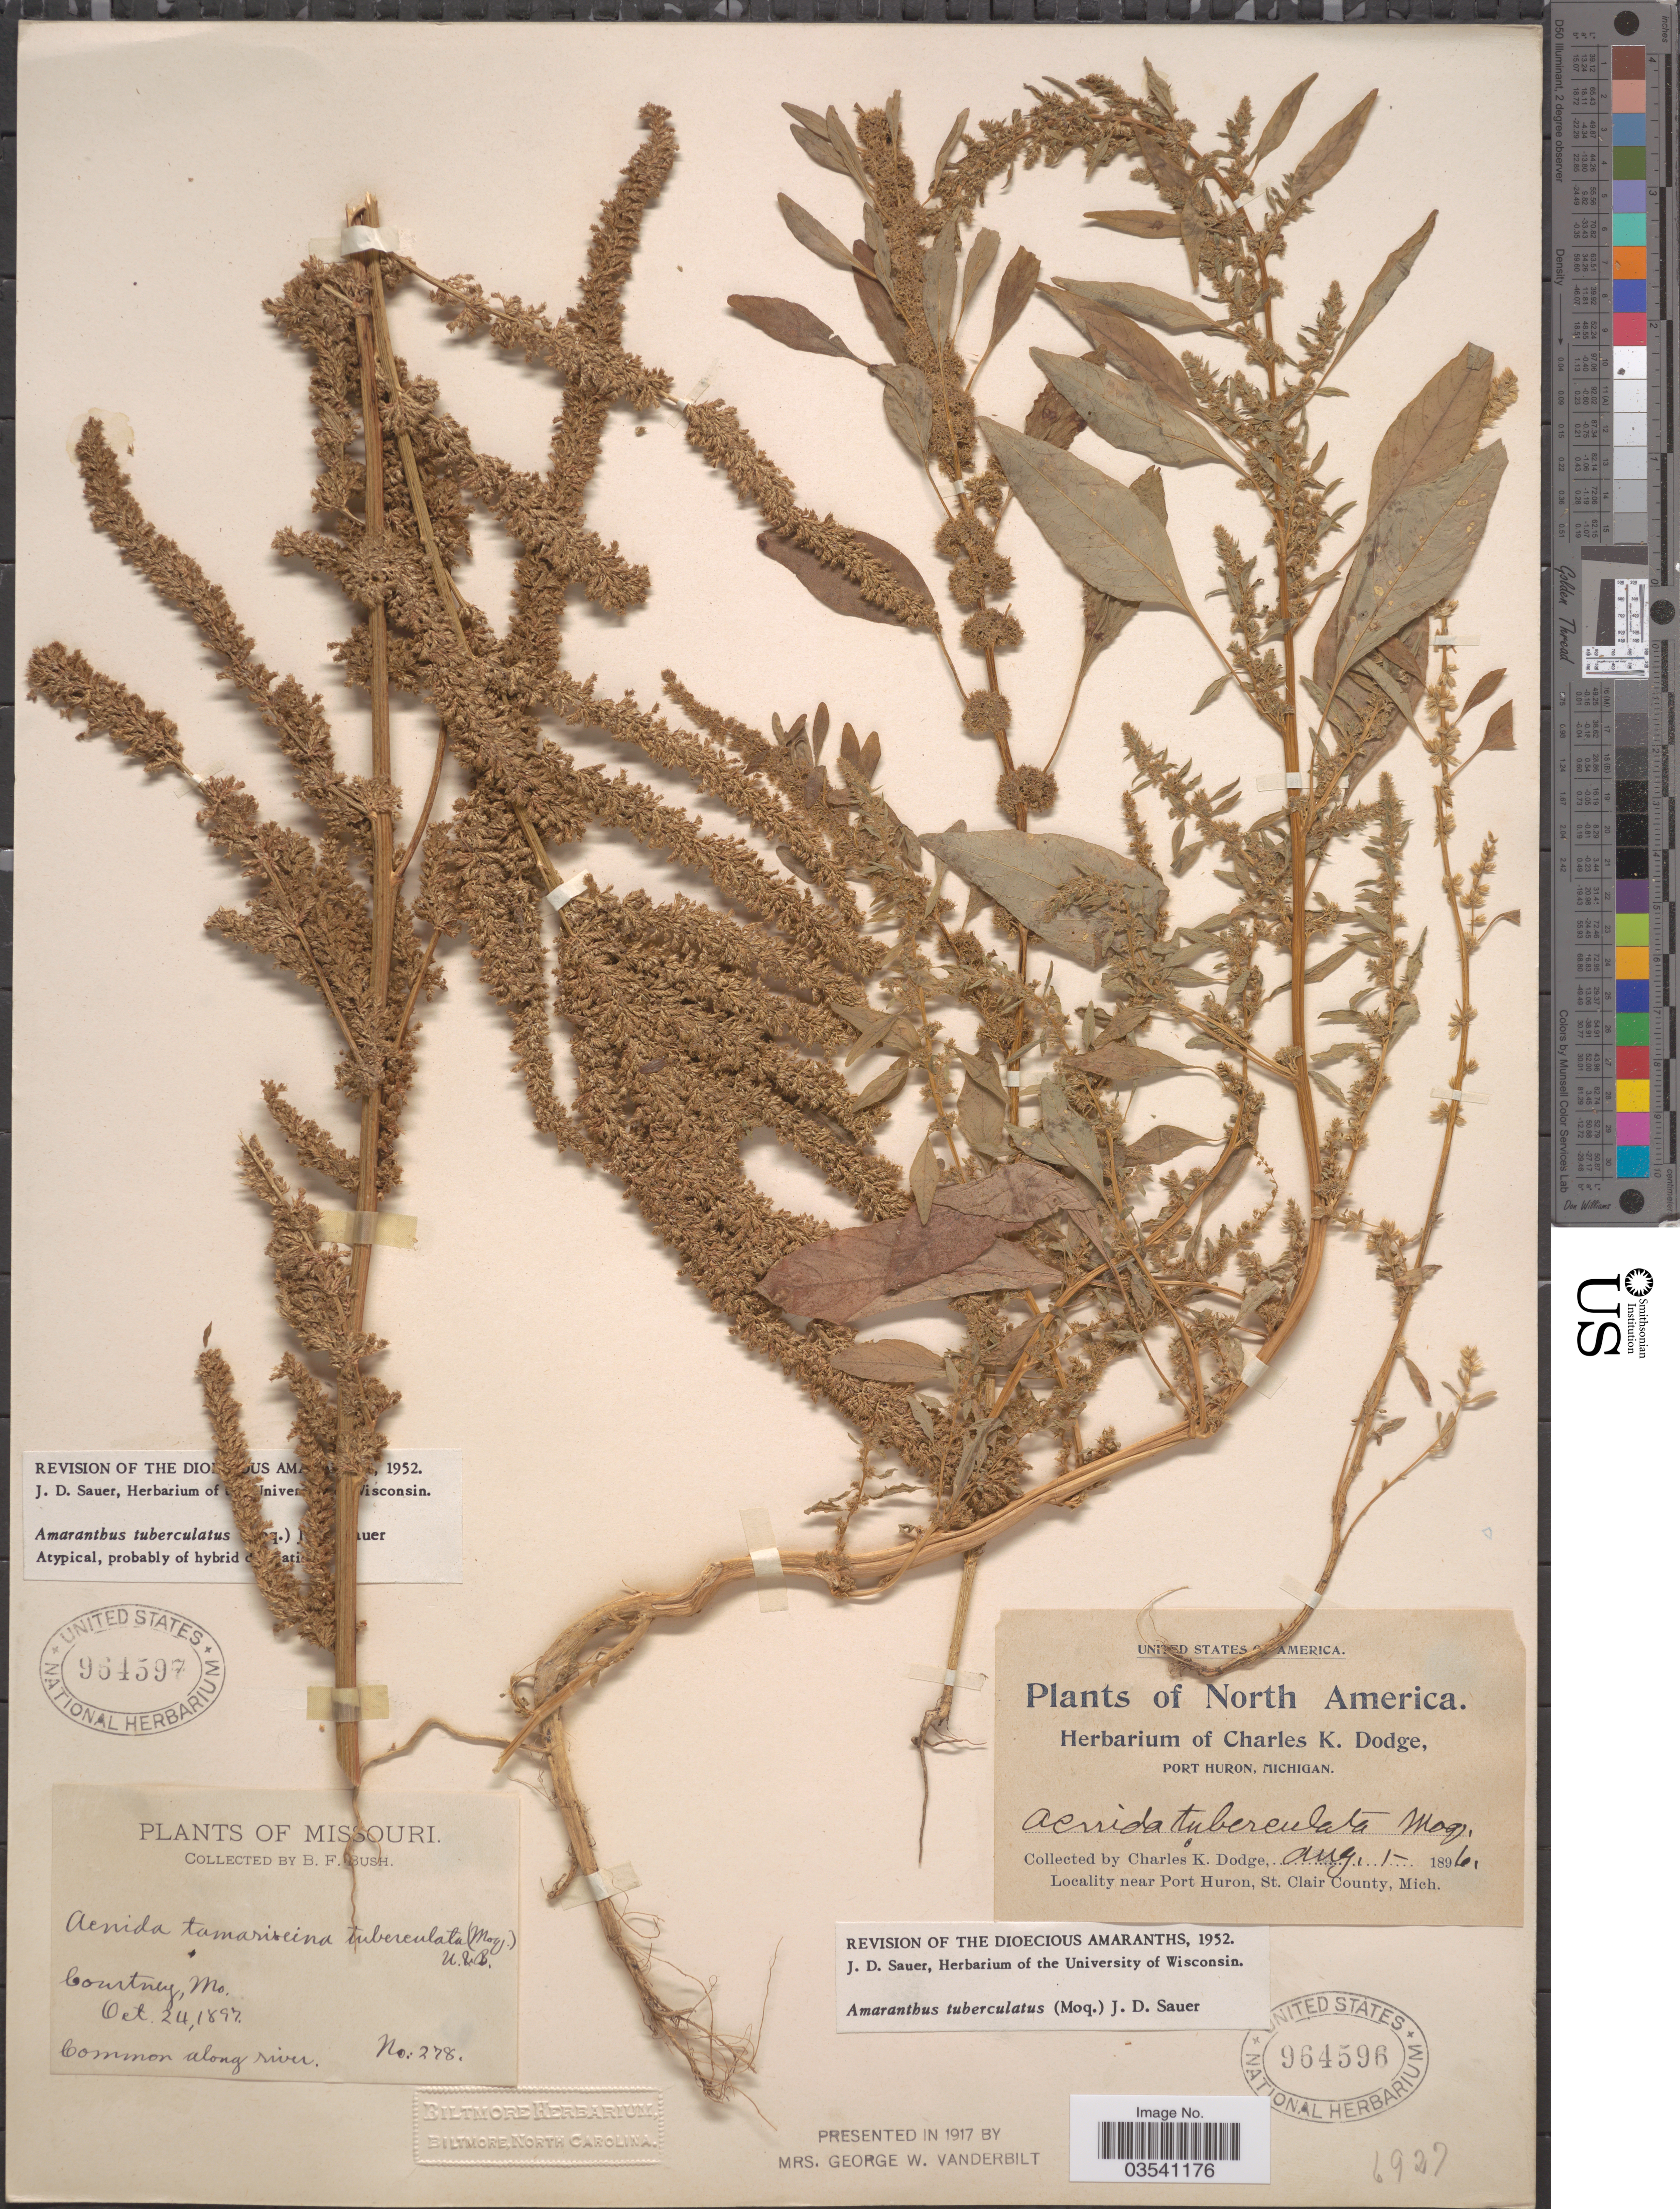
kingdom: Plantae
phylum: Tracheophyta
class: Magnoliopsida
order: Caryophyllales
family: Amaranthaceae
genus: Amaranthus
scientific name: Amaranthus tuberculatus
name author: (Moq.) J.D. Sauer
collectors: C. K. Dodge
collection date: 1896-08-01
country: United States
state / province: Michigan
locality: Near Port Huron, St. Clair County.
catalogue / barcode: US 964596-2